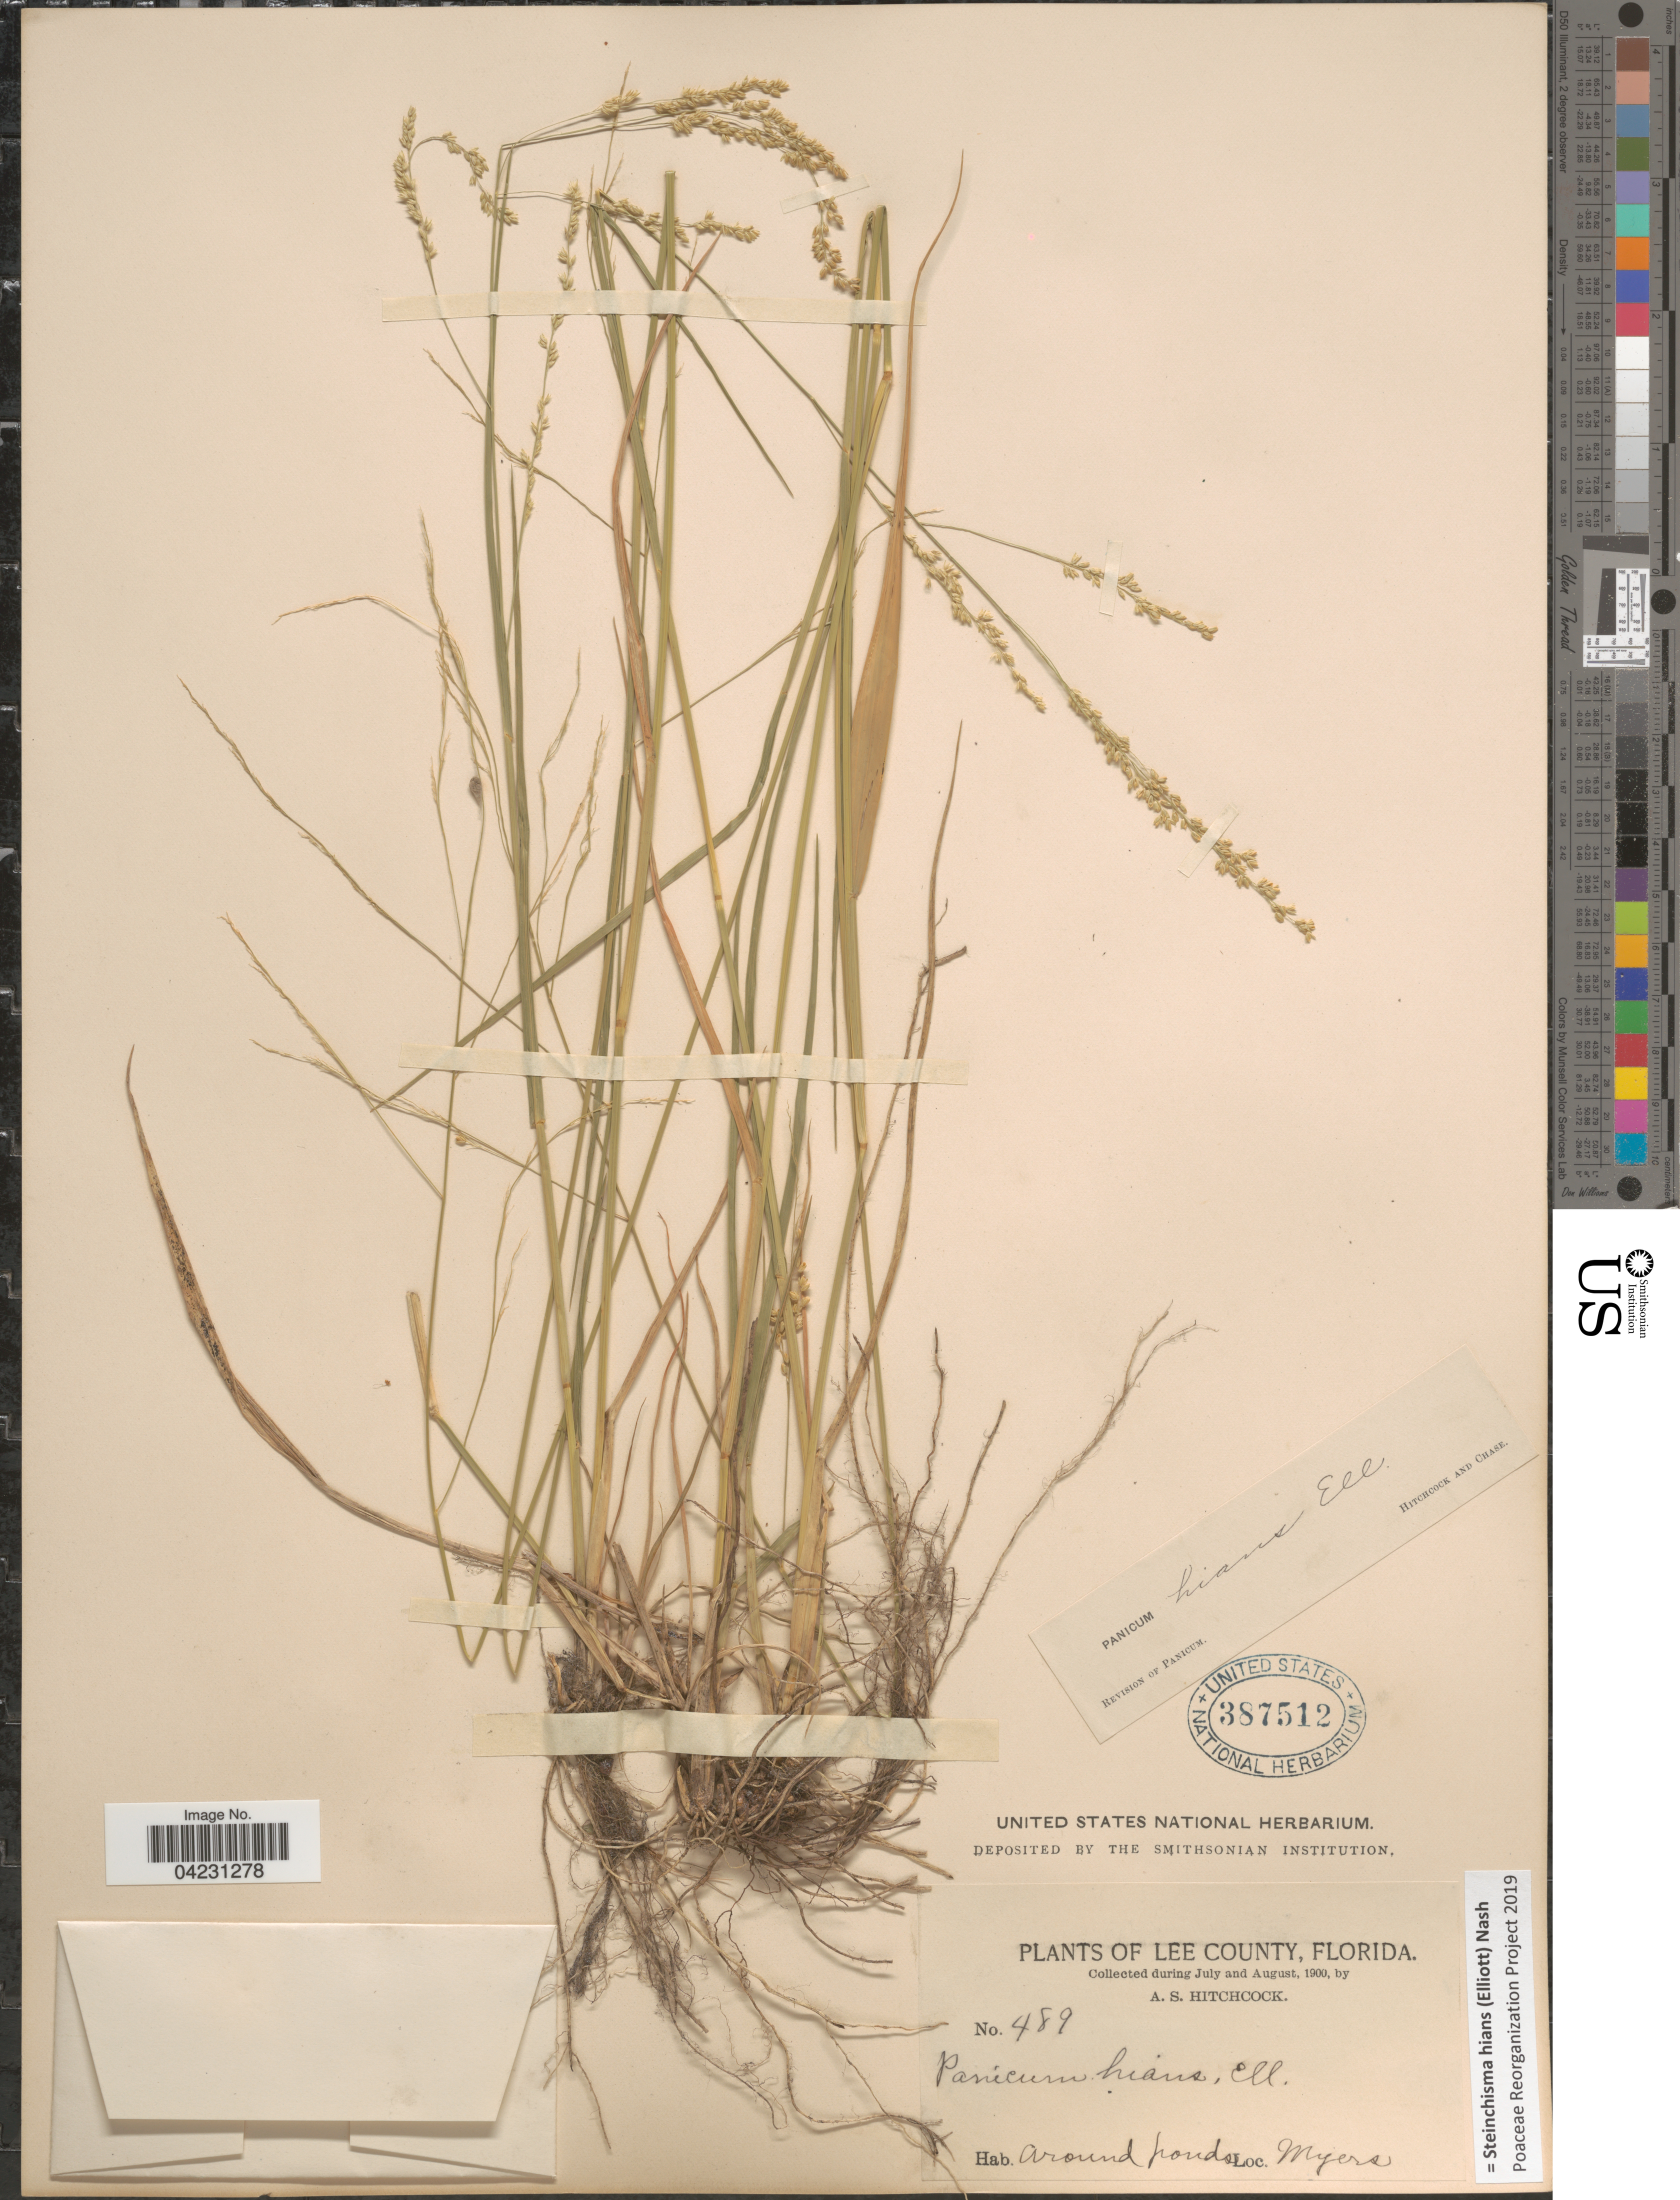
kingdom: Plantae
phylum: Tracheophyta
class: Liliopsida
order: Poales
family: Poaceae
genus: Steinchisma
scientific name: Steinchisma hians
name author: (Elliott) Nash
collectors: A. S. Hitchcock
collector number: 489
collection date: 1900-07/1900-08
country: United States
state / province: Florida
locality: Lee County. Around ponds. Myers.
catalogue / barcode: US 387512